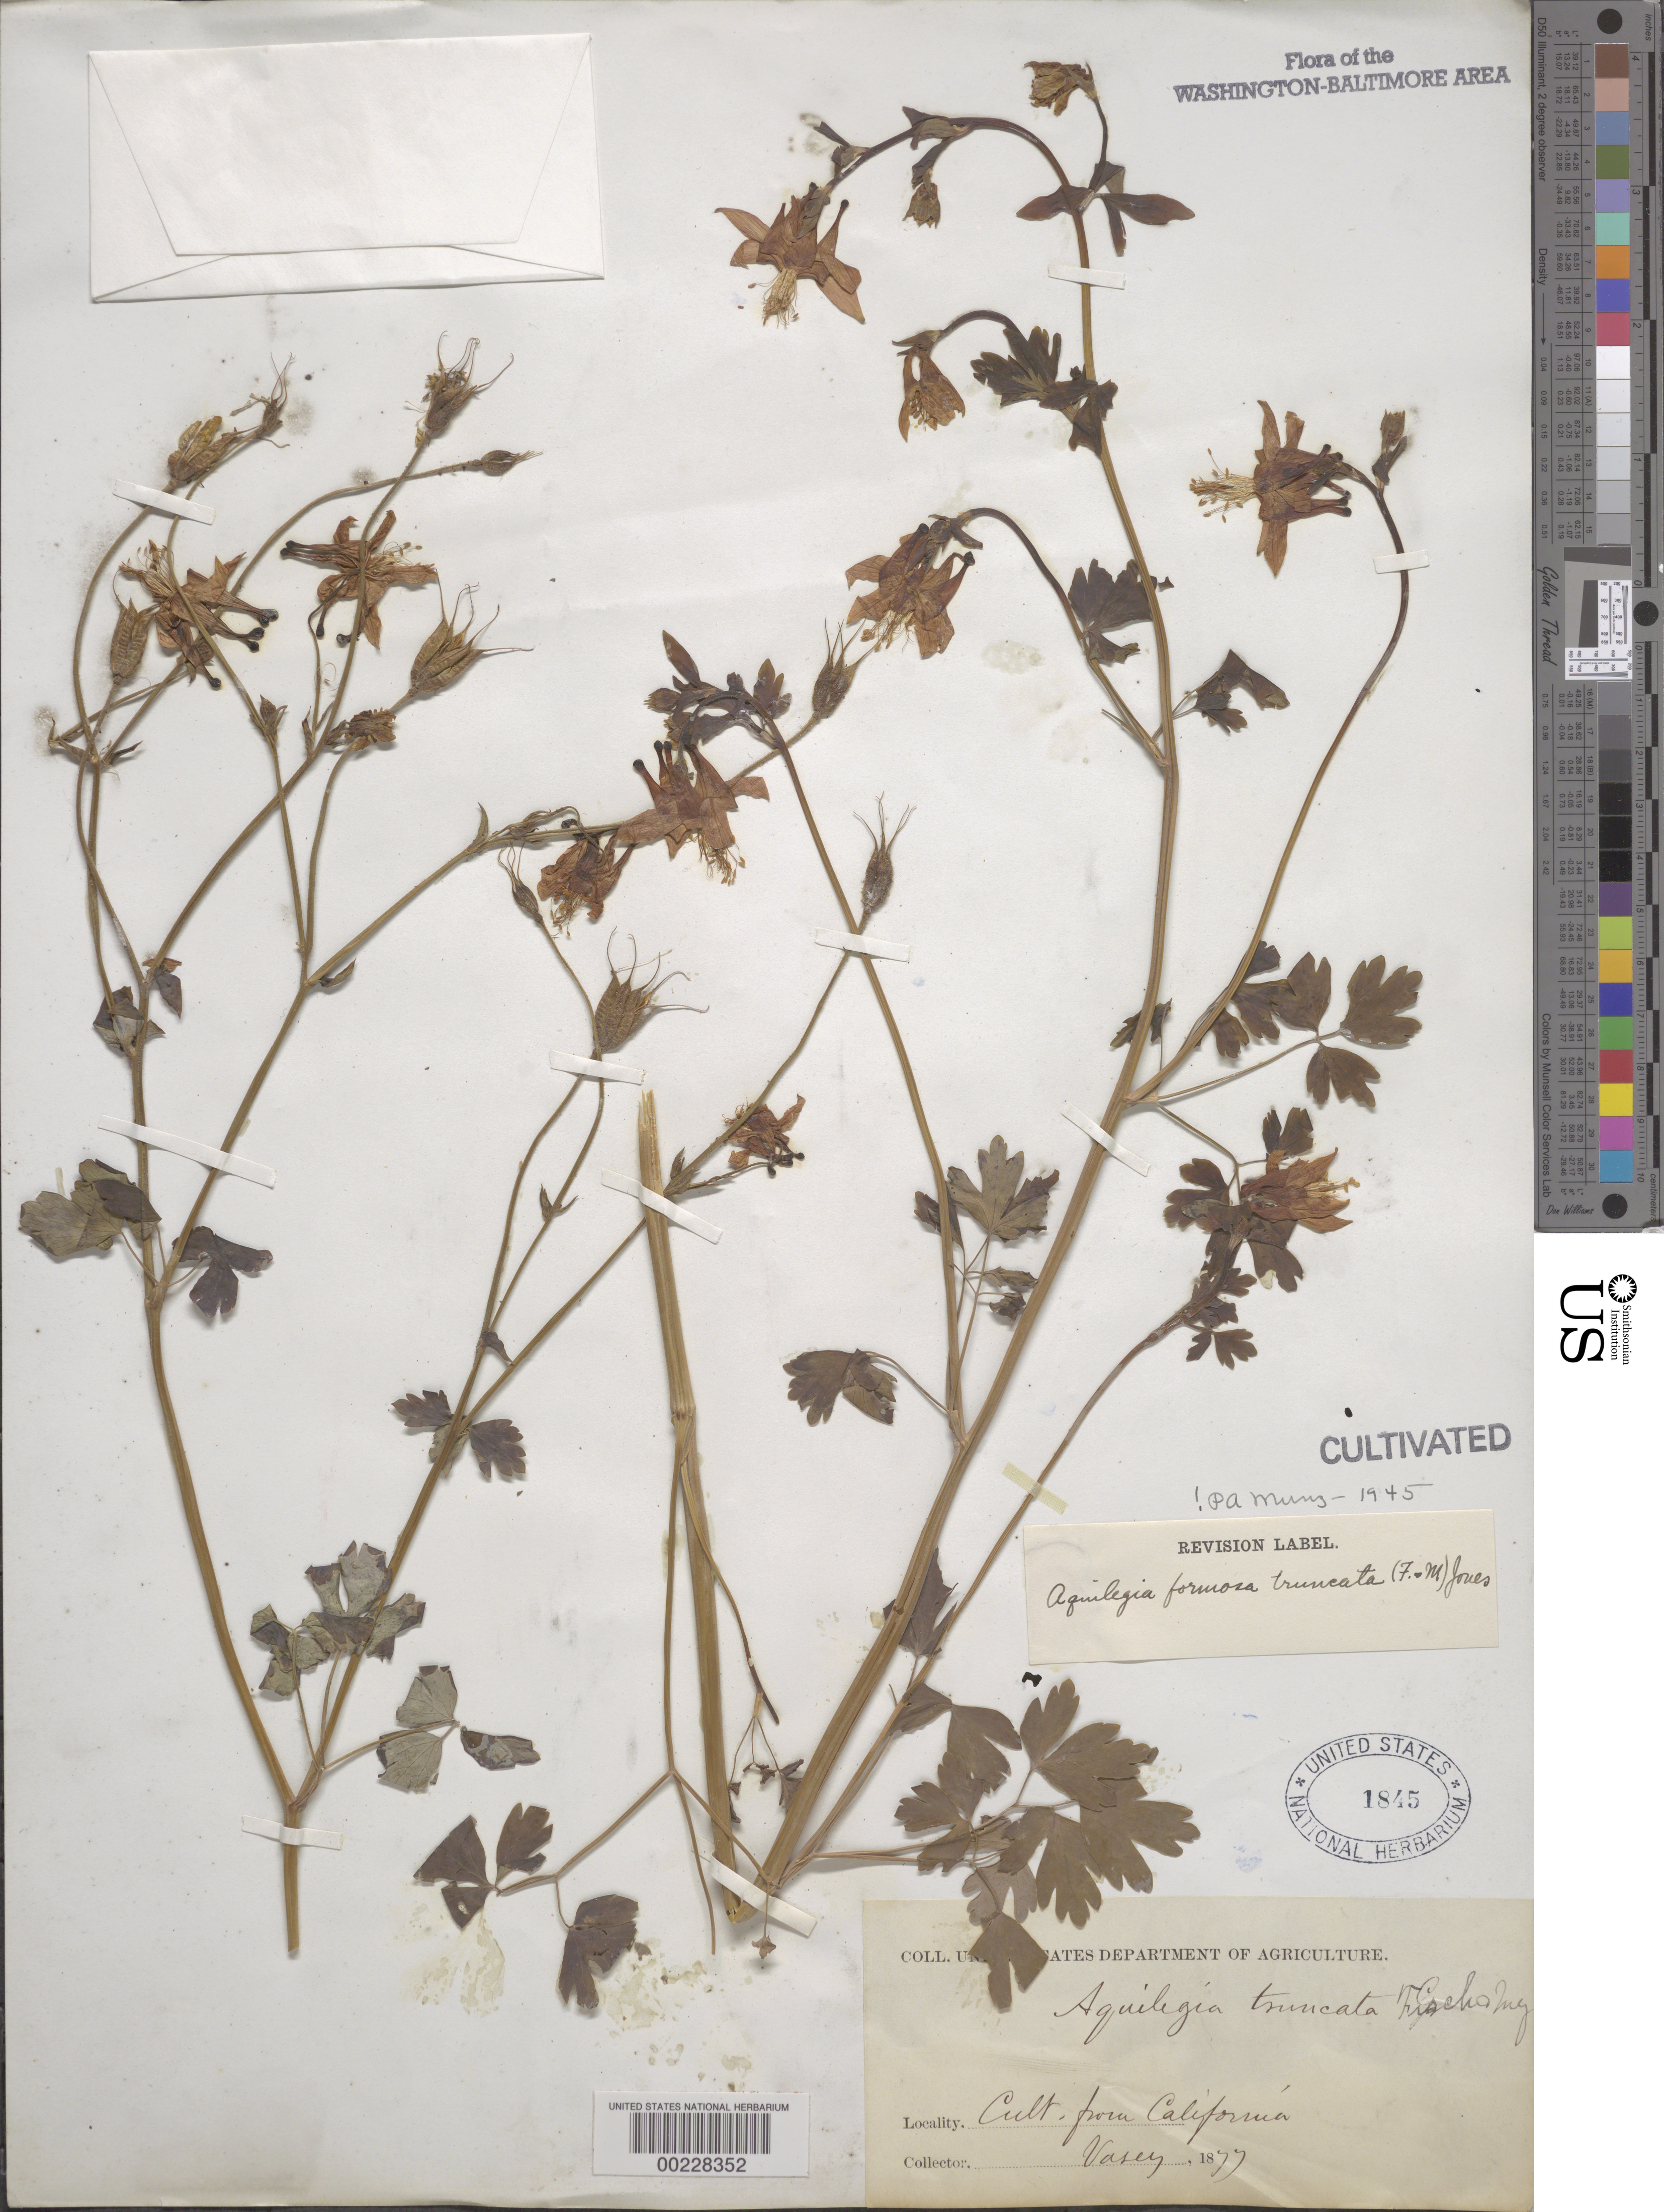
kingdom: Plantae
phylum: Tracheophyta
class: Magnoliopsida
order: Ranunculales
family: Ranunculaceae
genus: Aquilegia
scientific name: Aquilegia formosa var. truncata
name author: M.E. Jones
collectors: G. R. Vasey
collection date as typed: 1877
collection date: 1877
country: United States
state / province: District of Columbia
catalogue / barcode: US 1845